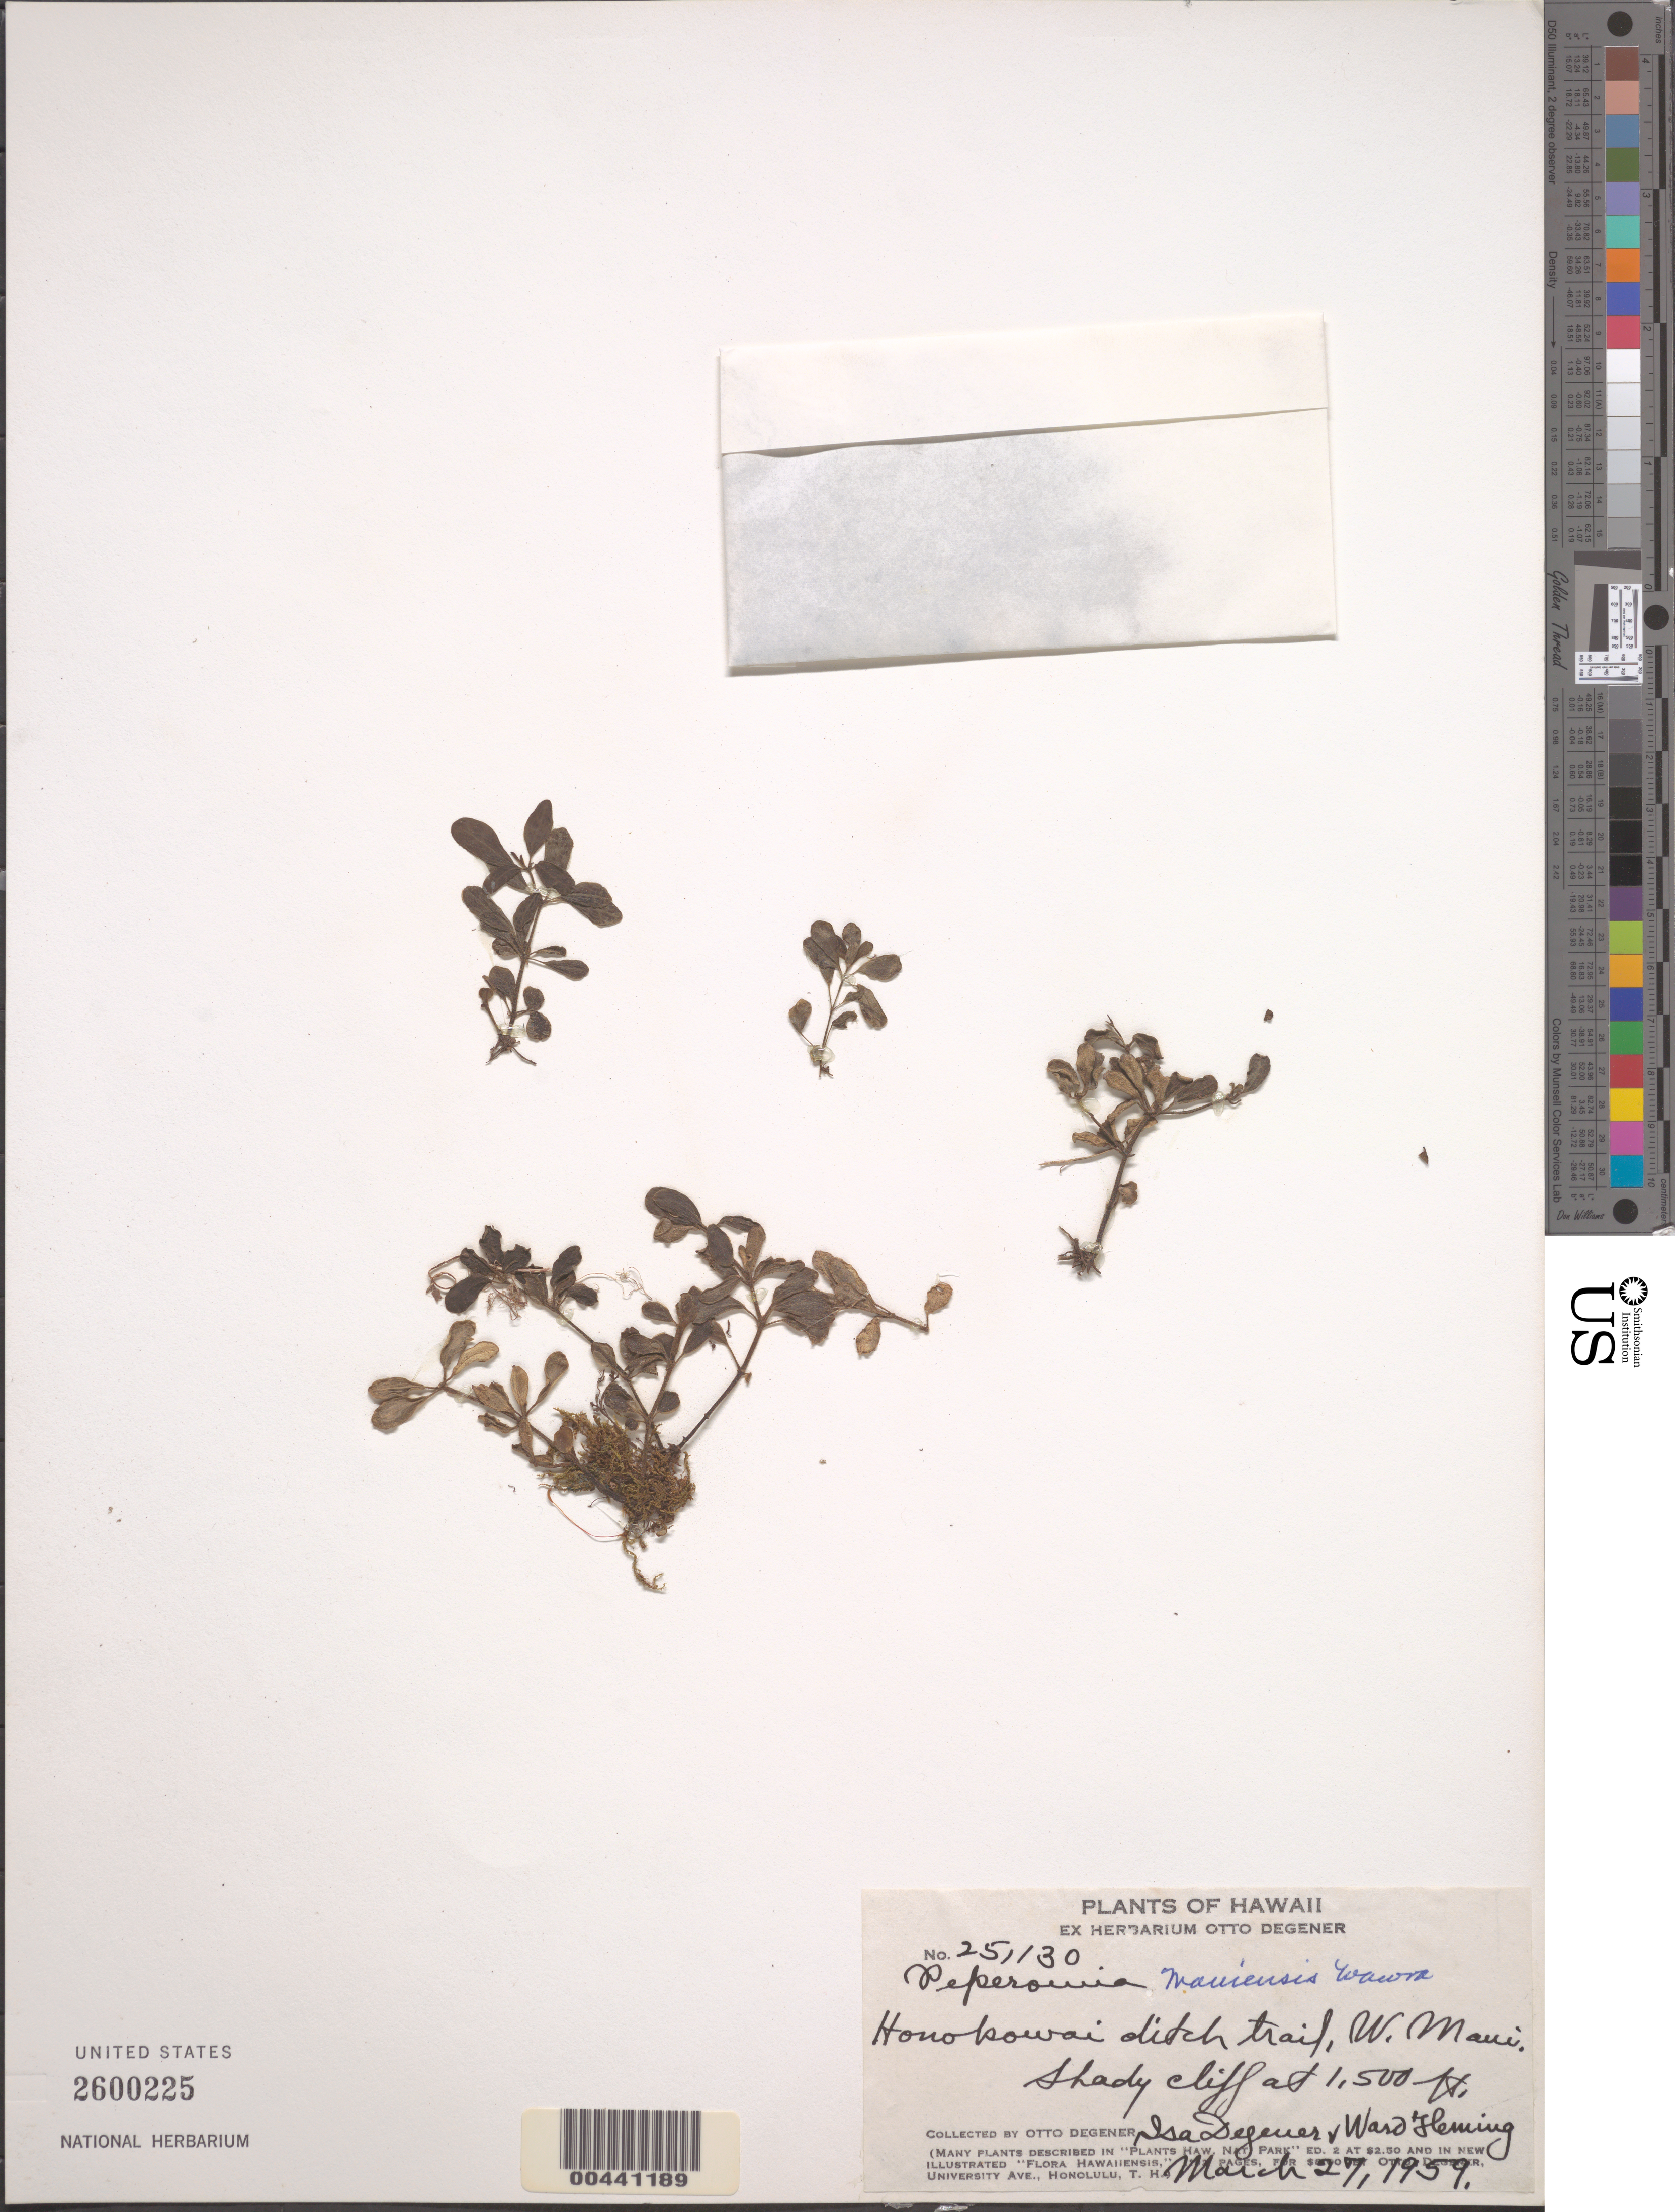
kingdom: Plantae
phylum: Tracheophyta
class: Magnoliopsida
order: Piperales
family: Piperaceae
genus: Peperomia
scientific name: Peperomia mauiensis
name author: Wawra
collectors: O. Degener, I. Degener & W. Fleming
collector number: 25130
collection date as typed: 27 Mar 1959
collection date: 1959-03-27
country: United States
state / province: Hawaii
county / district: Maui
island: Maui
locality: Honokowai ditch trail, W Maui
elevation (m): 457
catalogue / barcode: US 2600225